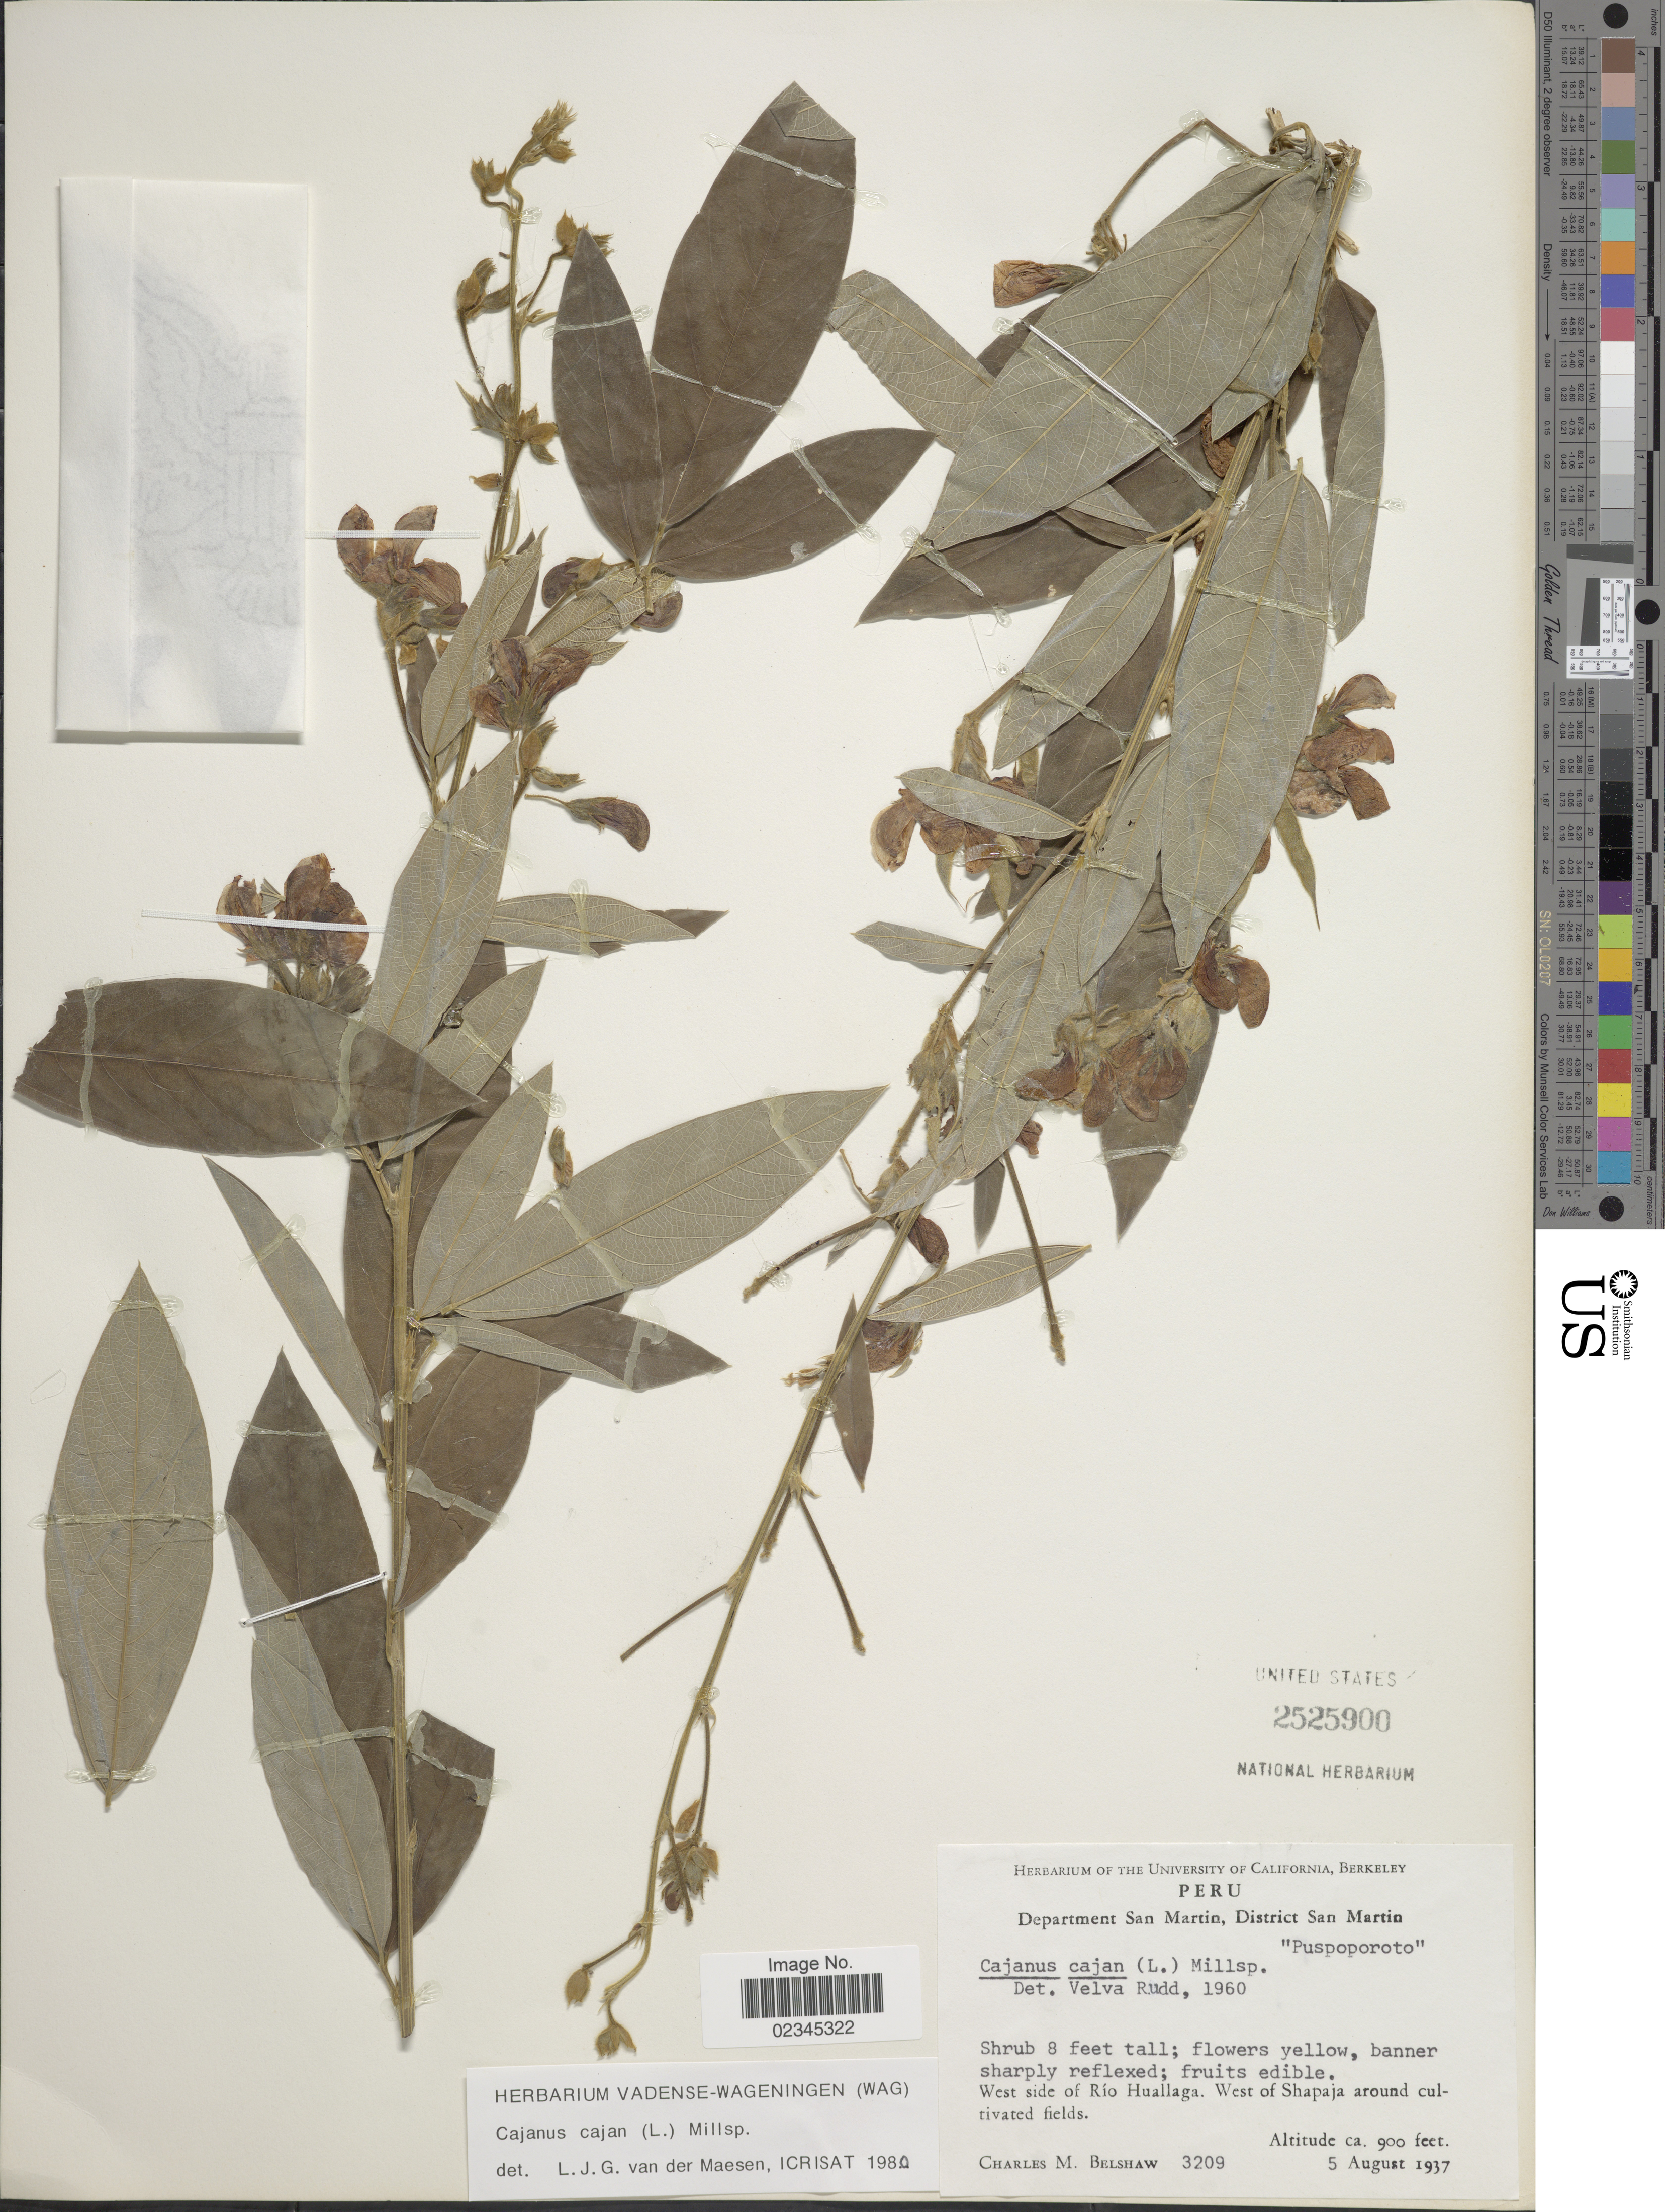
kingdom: Plantae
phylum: Tracheophyta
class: Magnoliopsida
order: Fabales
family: Fabaceae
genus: Cajanus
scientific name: Cajanus cajan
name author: (L.) Huth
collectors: C. Shaw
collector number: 3209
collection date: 1937-08-05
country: Peru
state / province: San Martín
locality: District San Martin. West side of Río Huallaga. West of Shapaja around cultivated fields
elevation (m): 274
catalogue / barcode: US 2525900